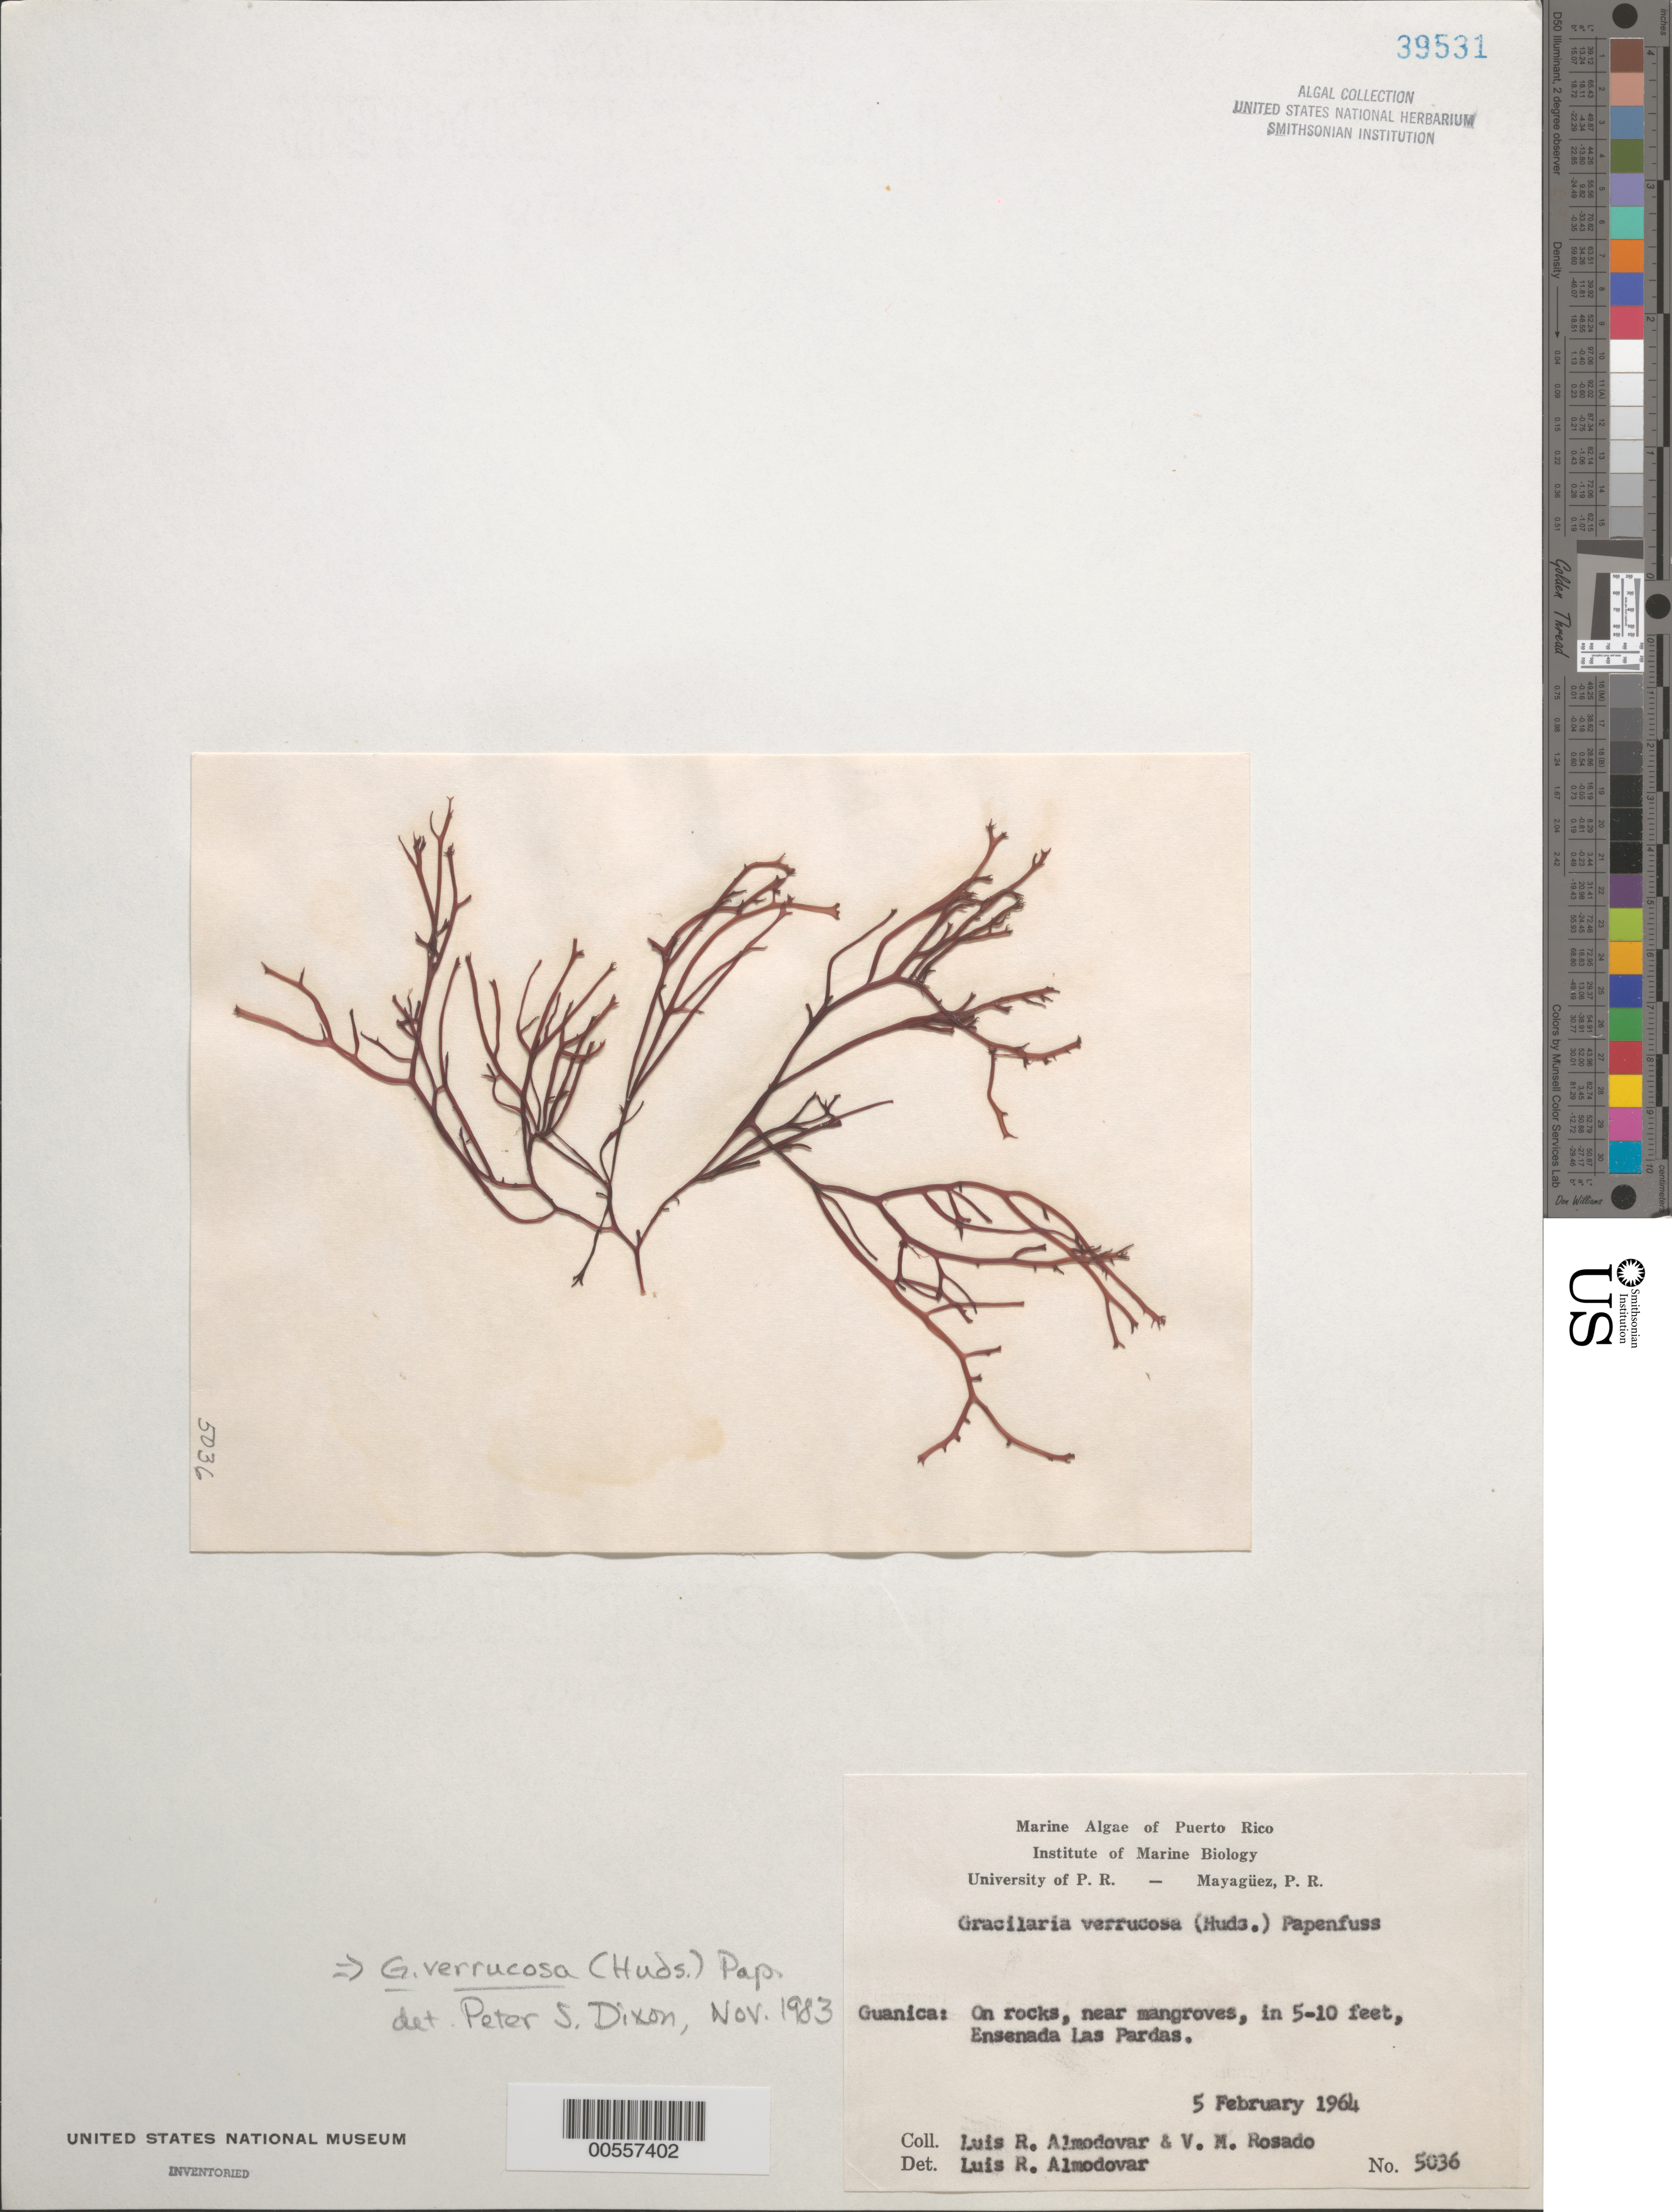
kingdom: Plantae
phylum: Rhodophyta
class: Florideophyceae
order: Gracilariales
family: Gracilariaceae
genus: Gracilariopsis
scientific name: Gracilariopsis longissima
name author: (S.G. Gmel.) Steentoft et al.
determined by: Algae name updating Project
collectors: L. Almodovar & V. Rosado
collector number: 5036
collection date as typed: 05 Feb 1964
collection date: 1964-02-05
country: Puerto Rico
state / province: Guanica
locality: Ensenada las Pardas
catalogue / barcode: US 39531